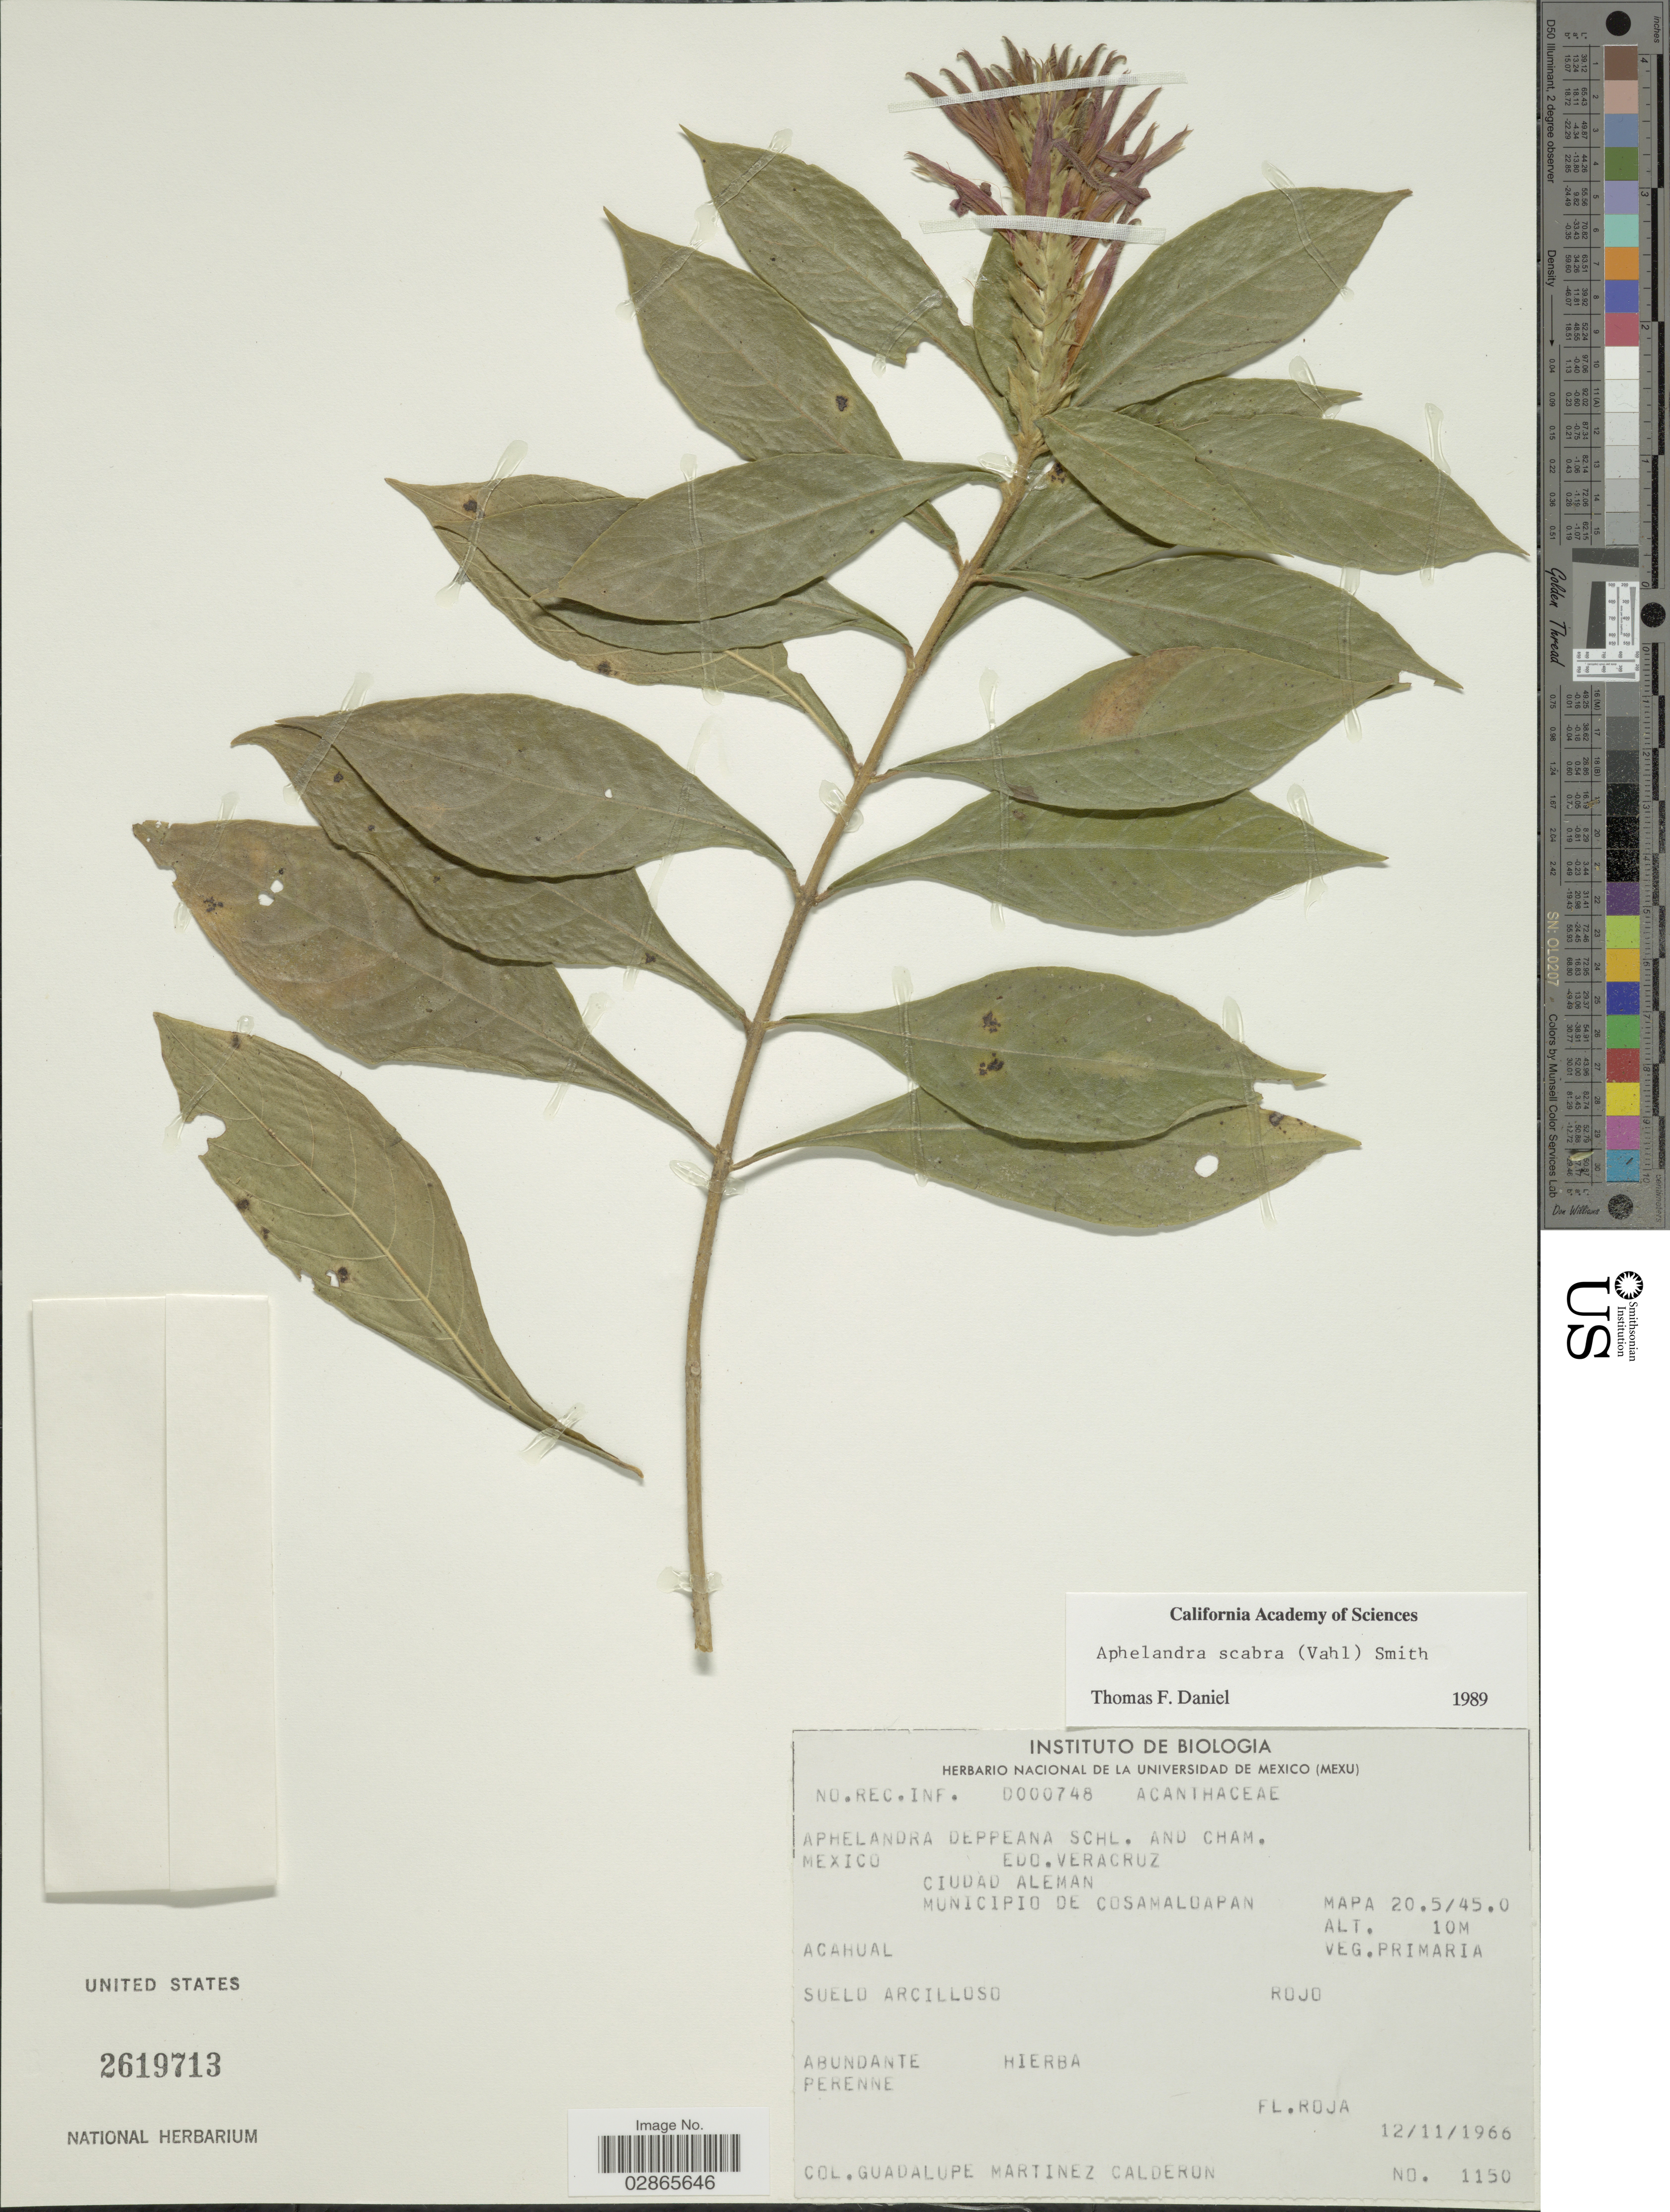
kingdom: Plantae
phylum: Tracheophyta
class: Magnoliopsida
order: Lamiales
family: Acanthaceae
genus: Aphelandra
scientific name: Aphelandra deppeana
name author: Schltdl. & Cham.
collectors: G. Martinez-C.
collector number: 1150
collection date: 1966-11-12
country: Mexico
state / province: Veracruz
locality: Edo. Veracruz. Ciudad Aleman. Municipio de Cosamaloapan. Mapa 20.5/45.0. Acahual.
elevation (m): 10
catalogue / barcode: US 2619713